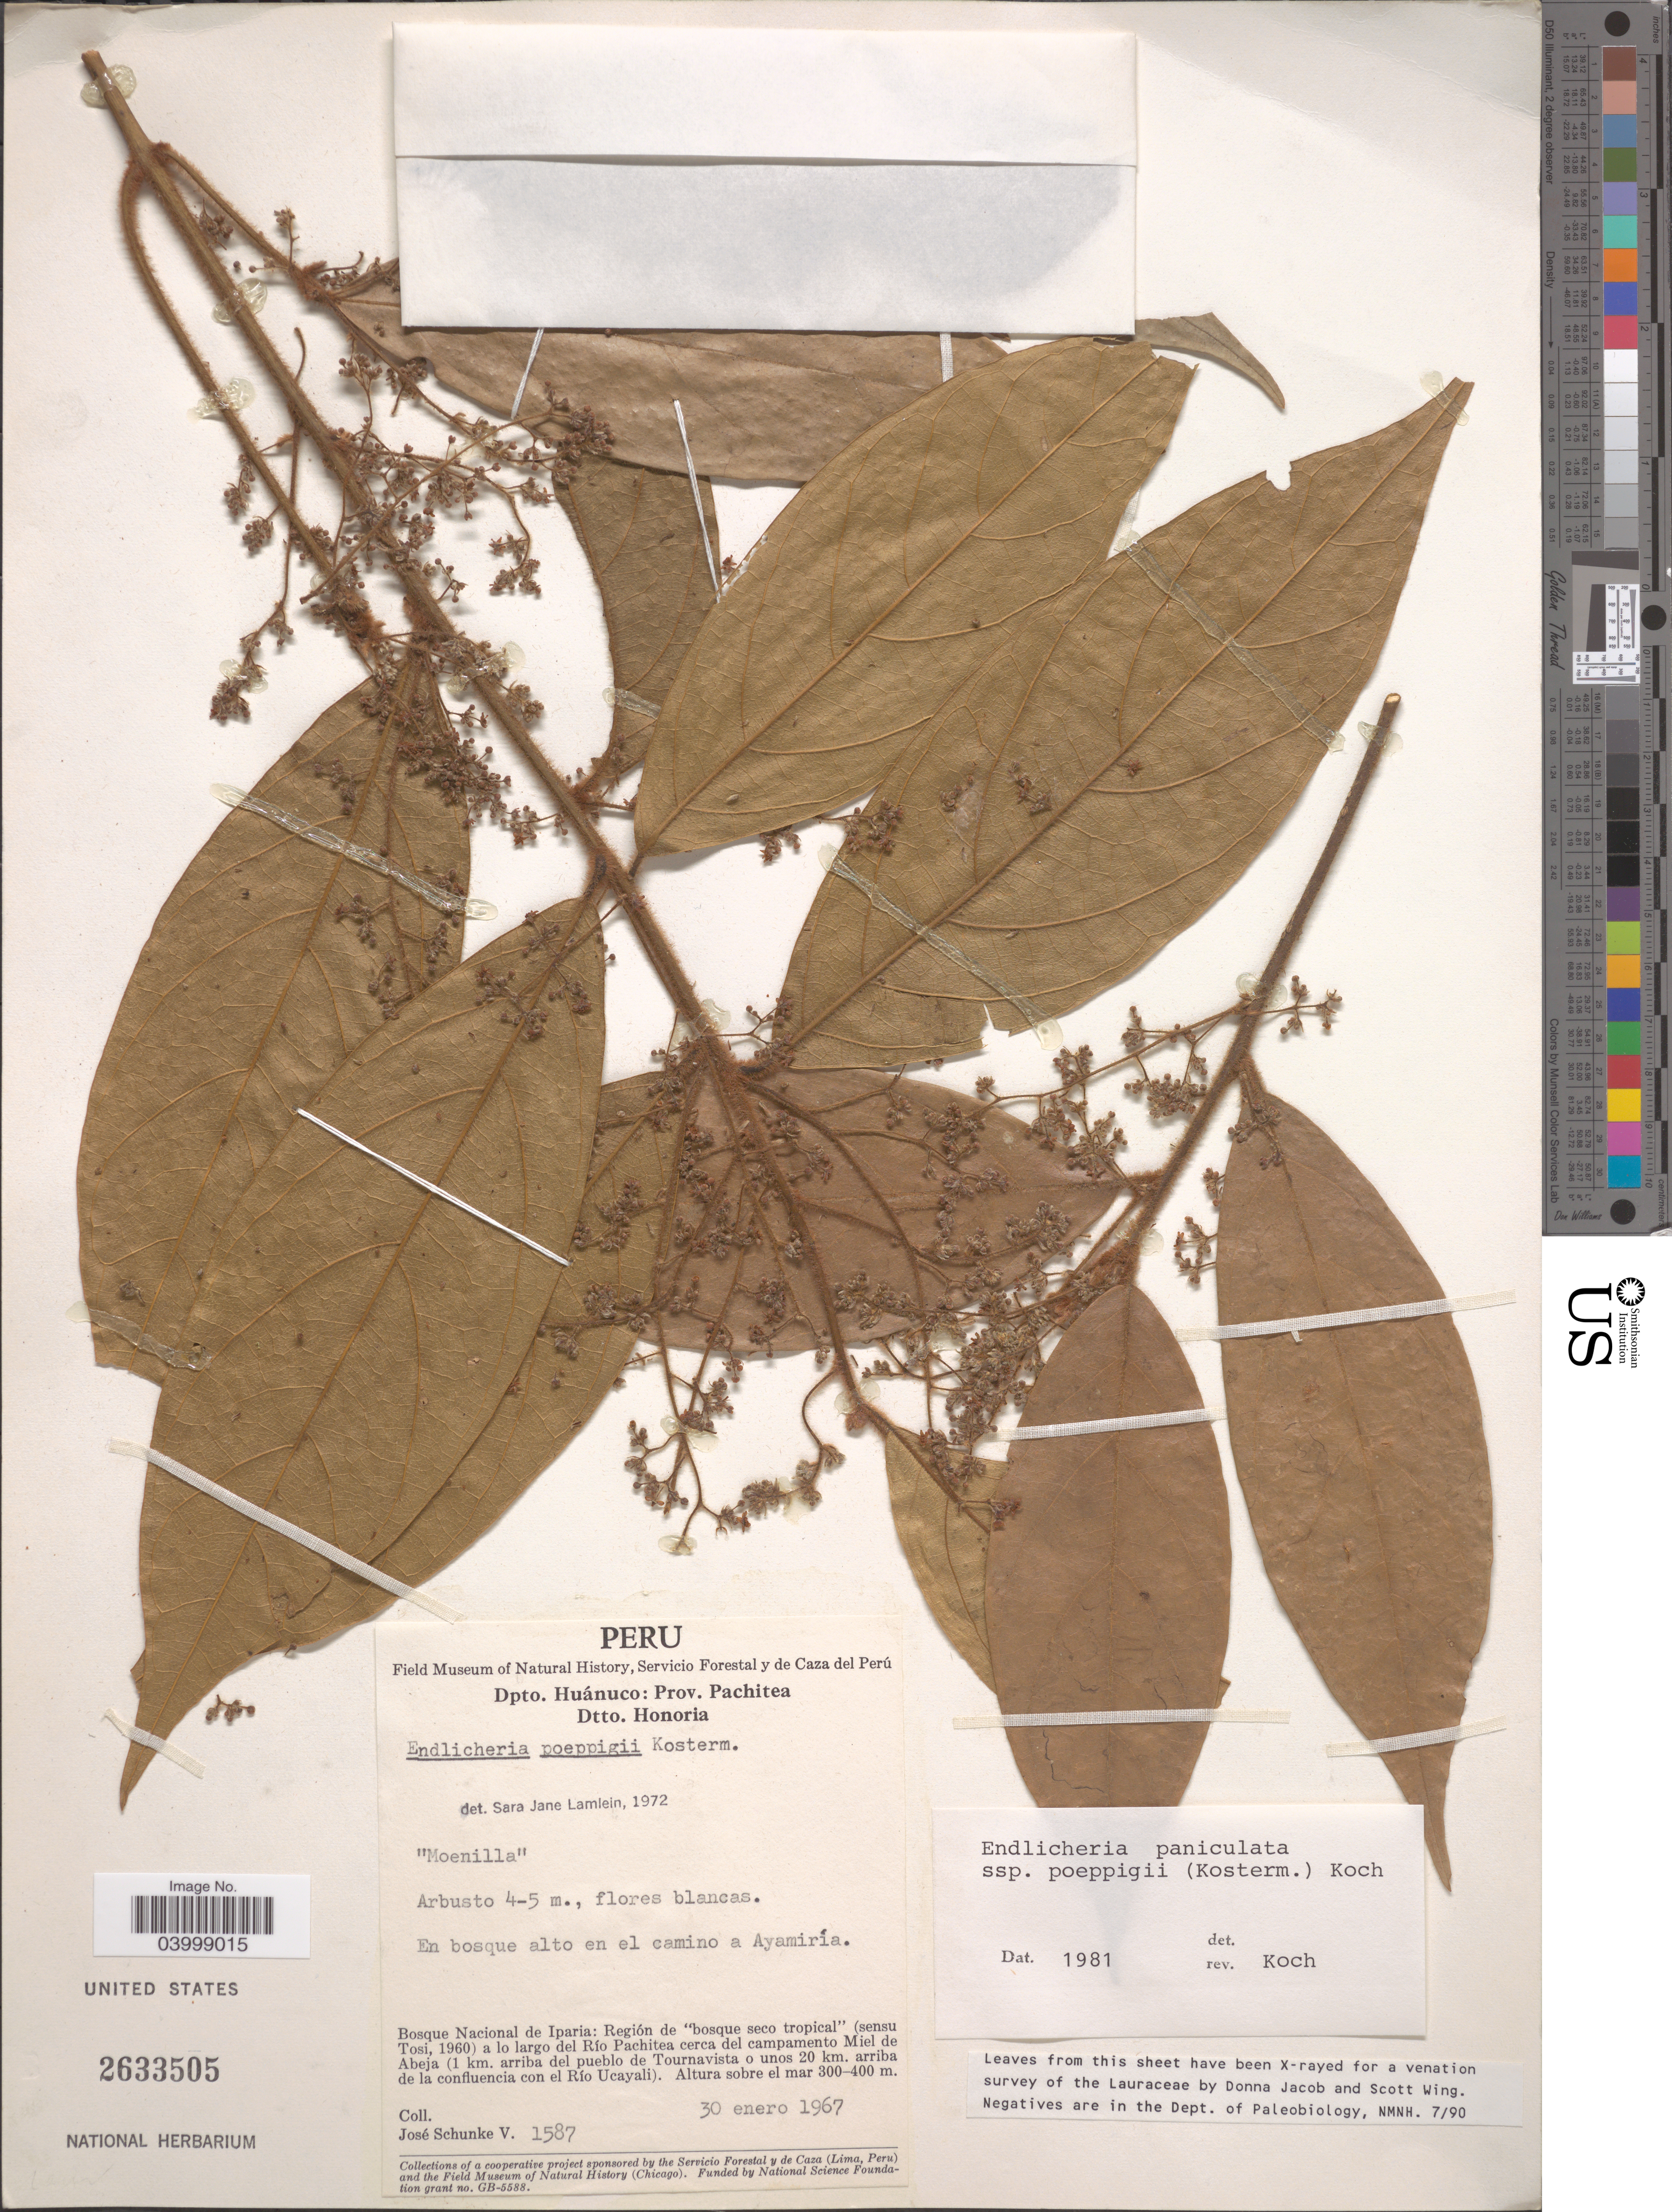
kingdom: Plantae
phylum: Tracheophyta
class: Magnoliopsida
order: Laurales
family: Lauraceae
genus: Endlicheria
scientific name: Endlicheria paniculata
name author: (Spreng.) J.F. Macbr.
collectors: J. Schunke Vigo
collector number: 1587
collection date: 1967-01-30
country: Peru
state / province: Huánuco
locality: Dpto. Huánuco: Prov. Pachitea. Dtto. Honoria. En bosque alto en el camino a Ayamiría. Bosque Nacional de Iparia: Región de "bosque seco tropical" (Sensu Tosi, 1960) a lo largo del Río Pachitea cerca del campamento Miel de Abeja (1 km. arriba del pueblo de Tournavista o unos 20 km. arriba de la confluencia con el Río Ucayali).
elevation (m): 300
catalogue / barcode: US 2633505